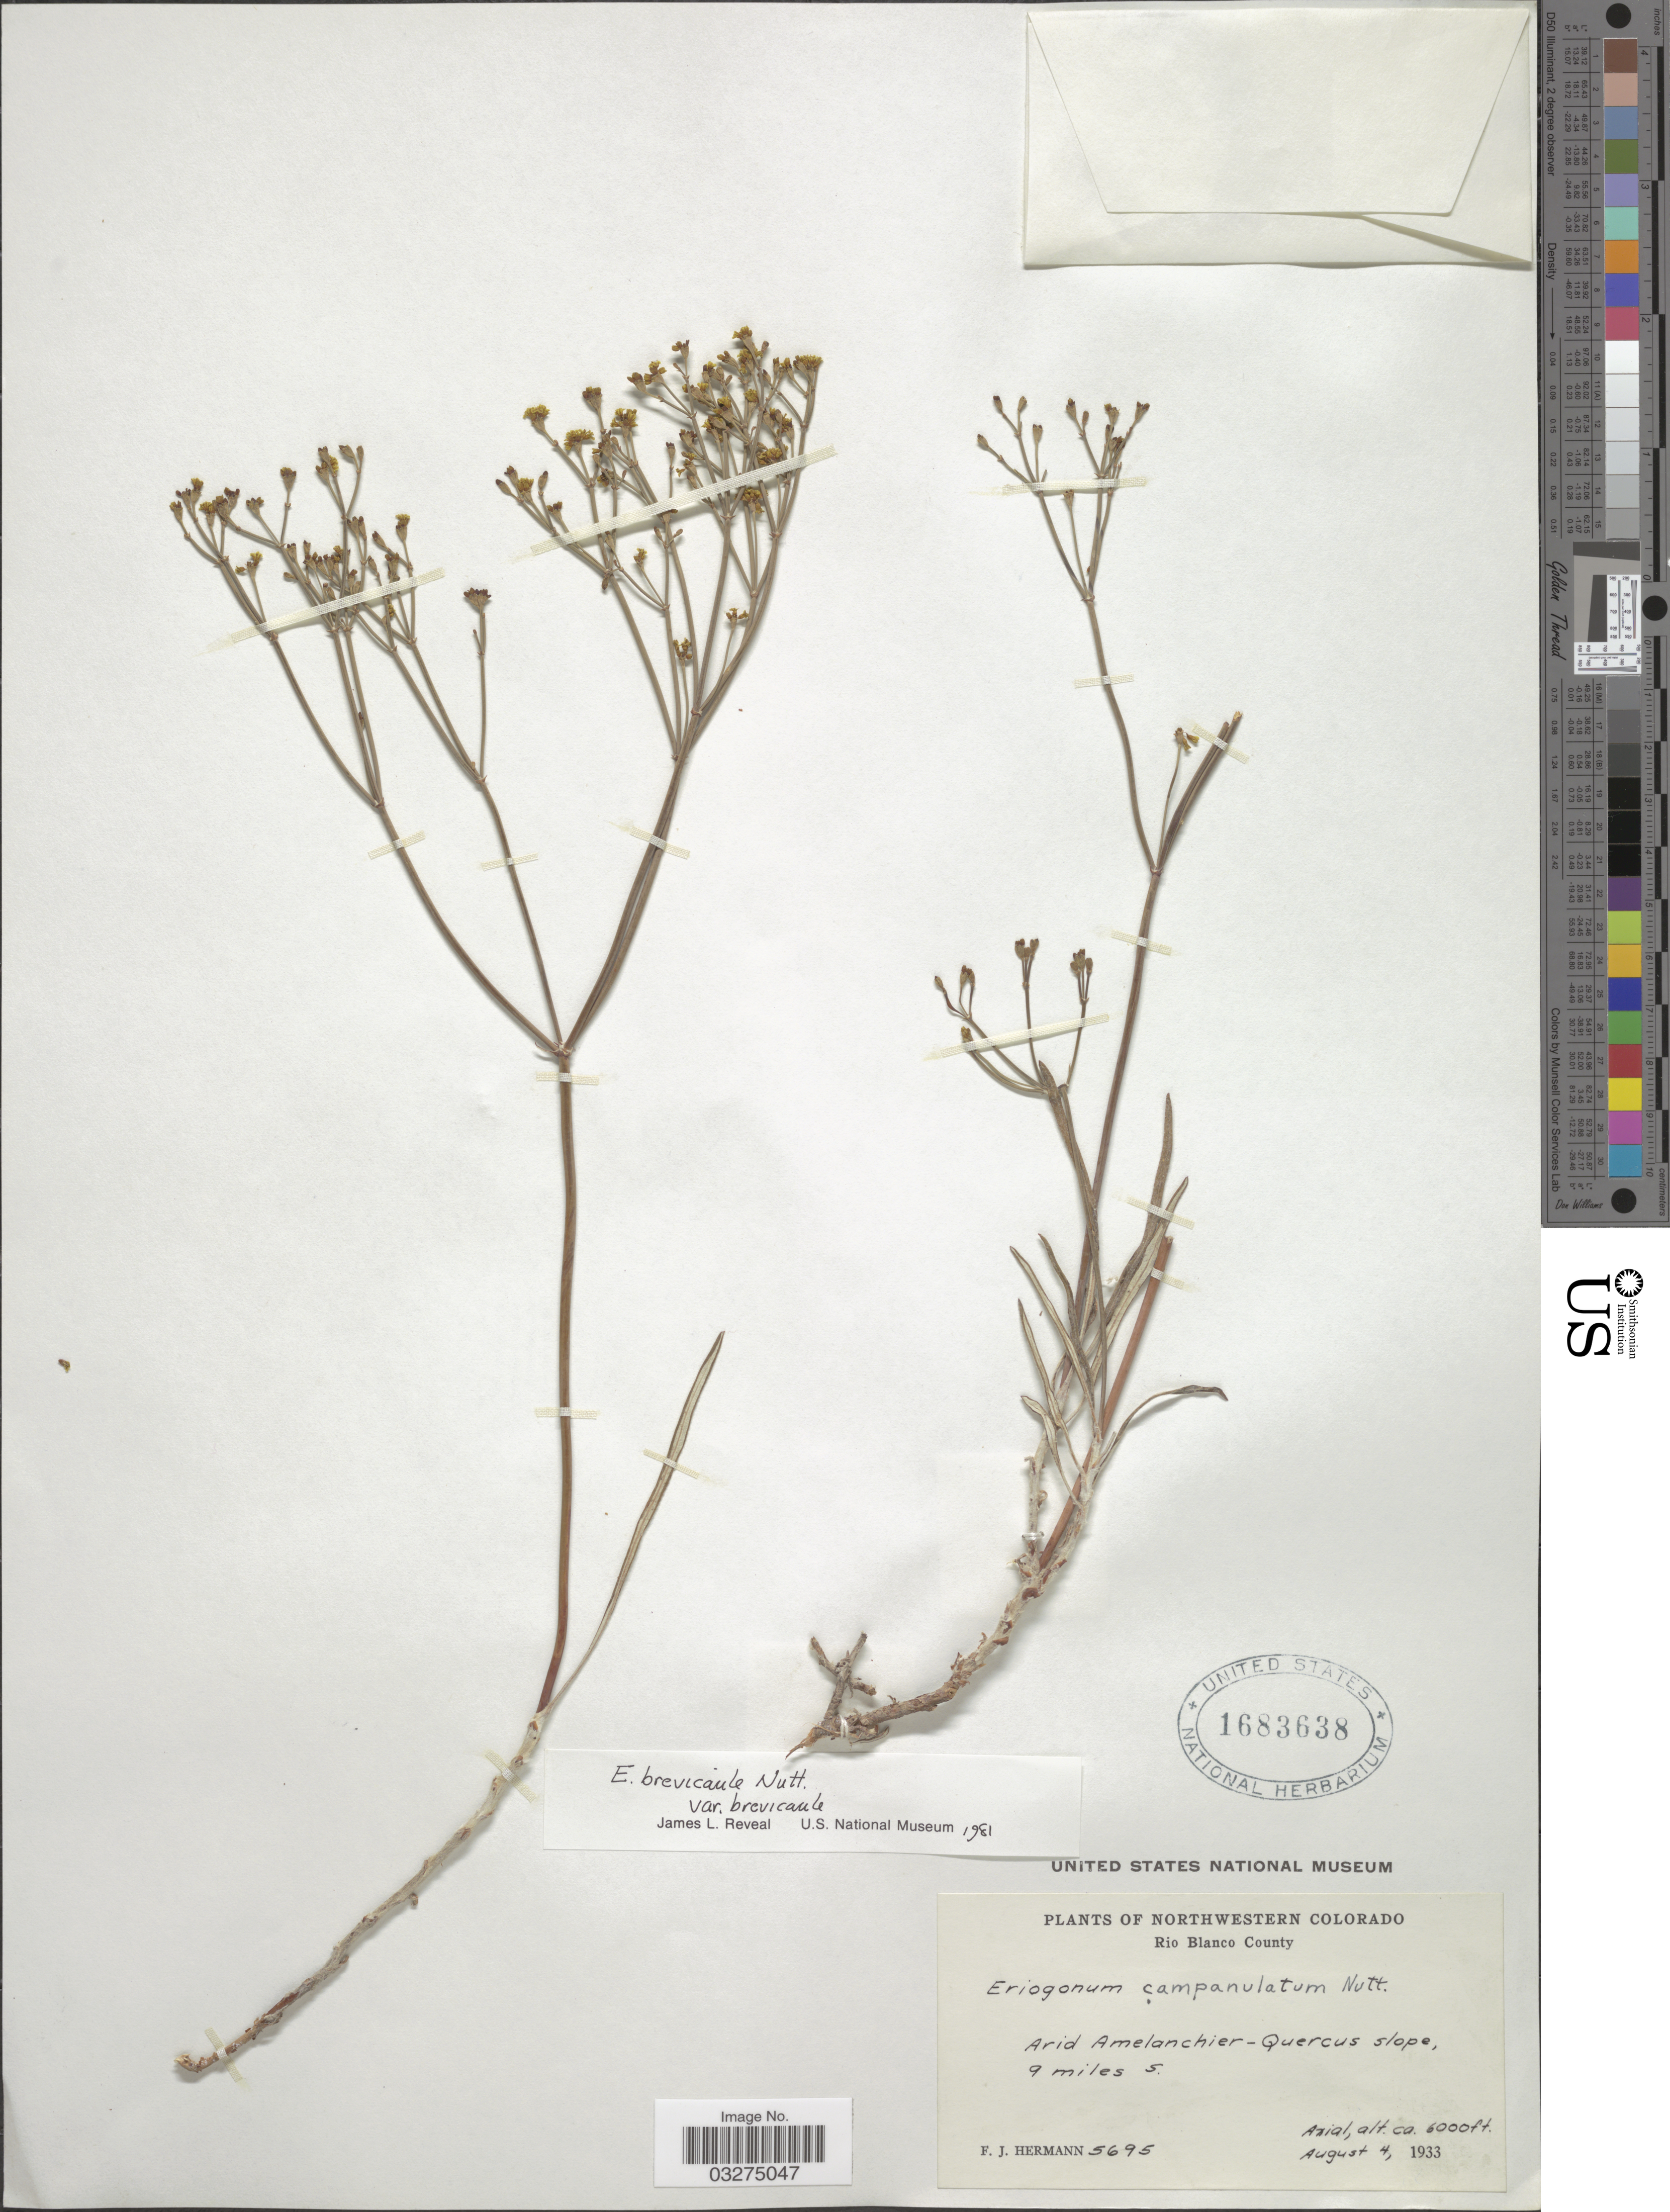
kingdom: Plantae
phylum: Tracheophyta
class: Magnoliopsida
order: Caryophyllales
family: Polygonaceae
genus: Eriogonum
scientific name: Eriogonum brevicaule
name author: Nutt.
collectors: F. J. Hermann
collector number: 5695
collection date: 1933-08-04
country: United States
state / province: Colorado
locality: Northwestern Colorado. Rio Blanco County. 9 miles s. Axial.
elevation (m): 1829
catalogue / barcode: US 1683638